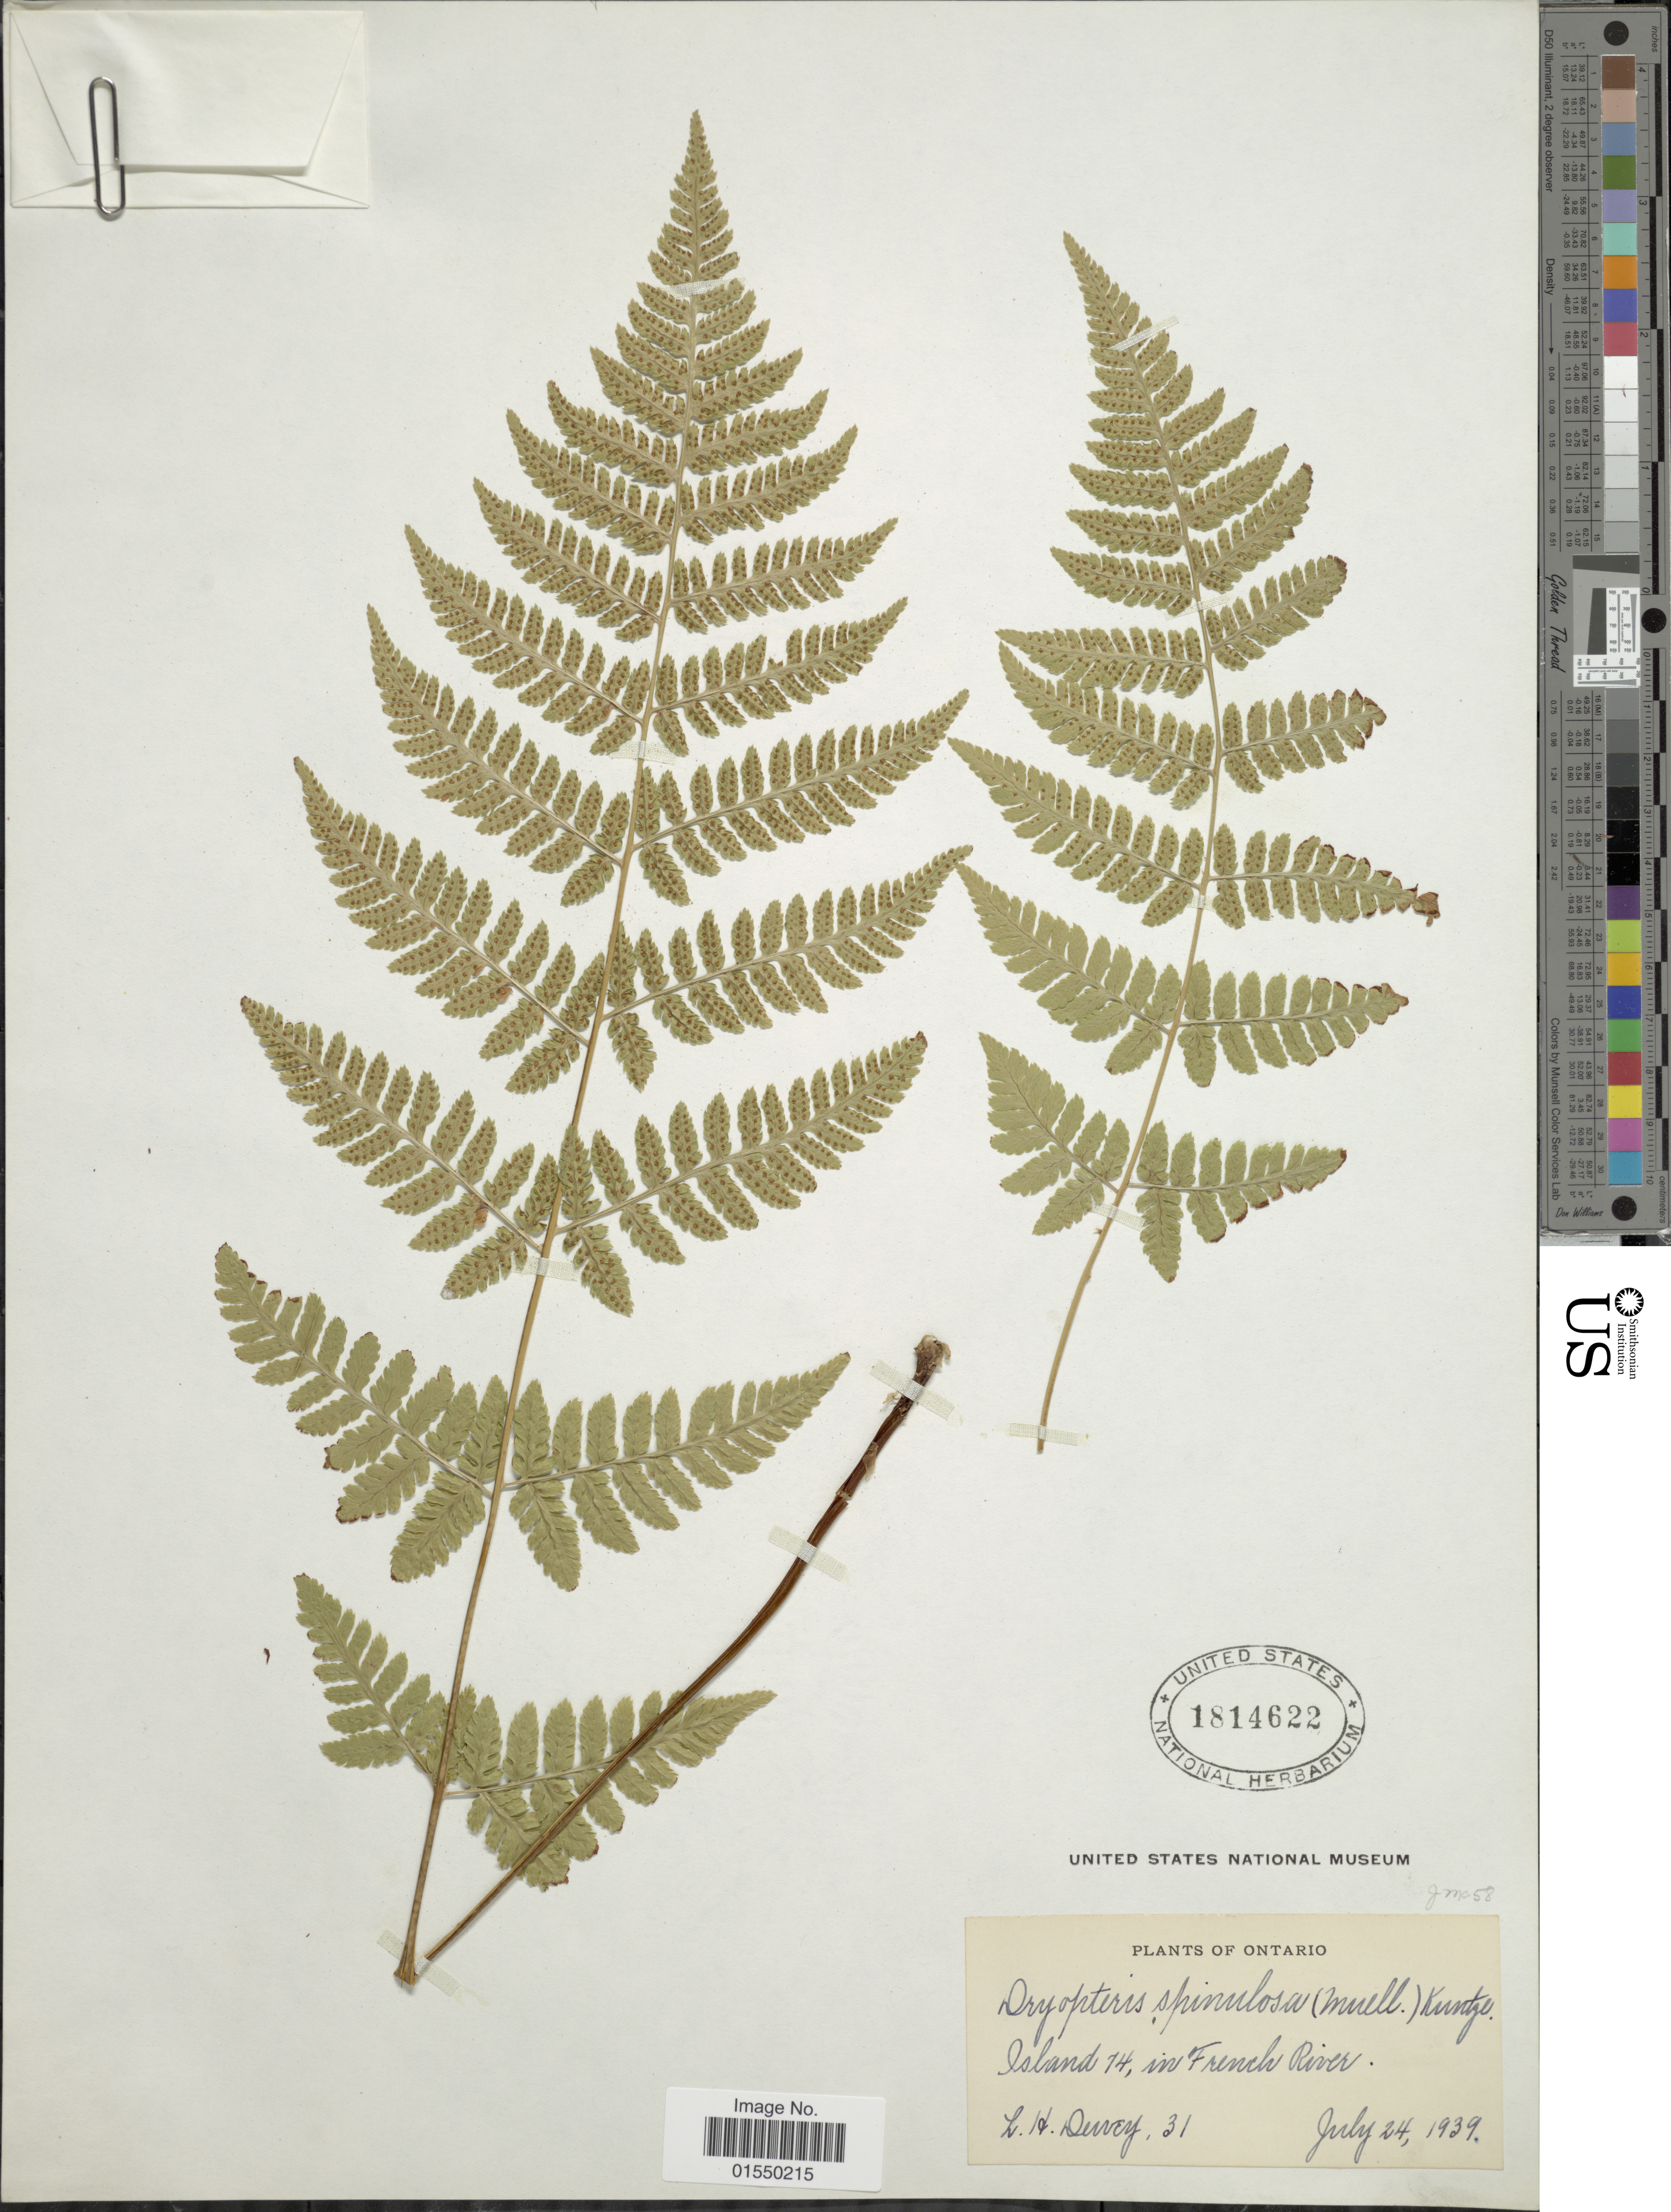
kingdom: Plantae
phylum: Tracheophyta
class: Polypodiopsida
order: Polypodiales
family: Dryopteridaceae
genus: Dryopteris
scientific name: Dryopteris carthusiana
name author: (Villars) H.P. Fuchs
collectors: L. H. Dewey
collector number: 31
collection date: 1939-07-24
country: Canada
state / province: Ontario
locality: Island 74, in French River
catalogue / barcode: US 1814622